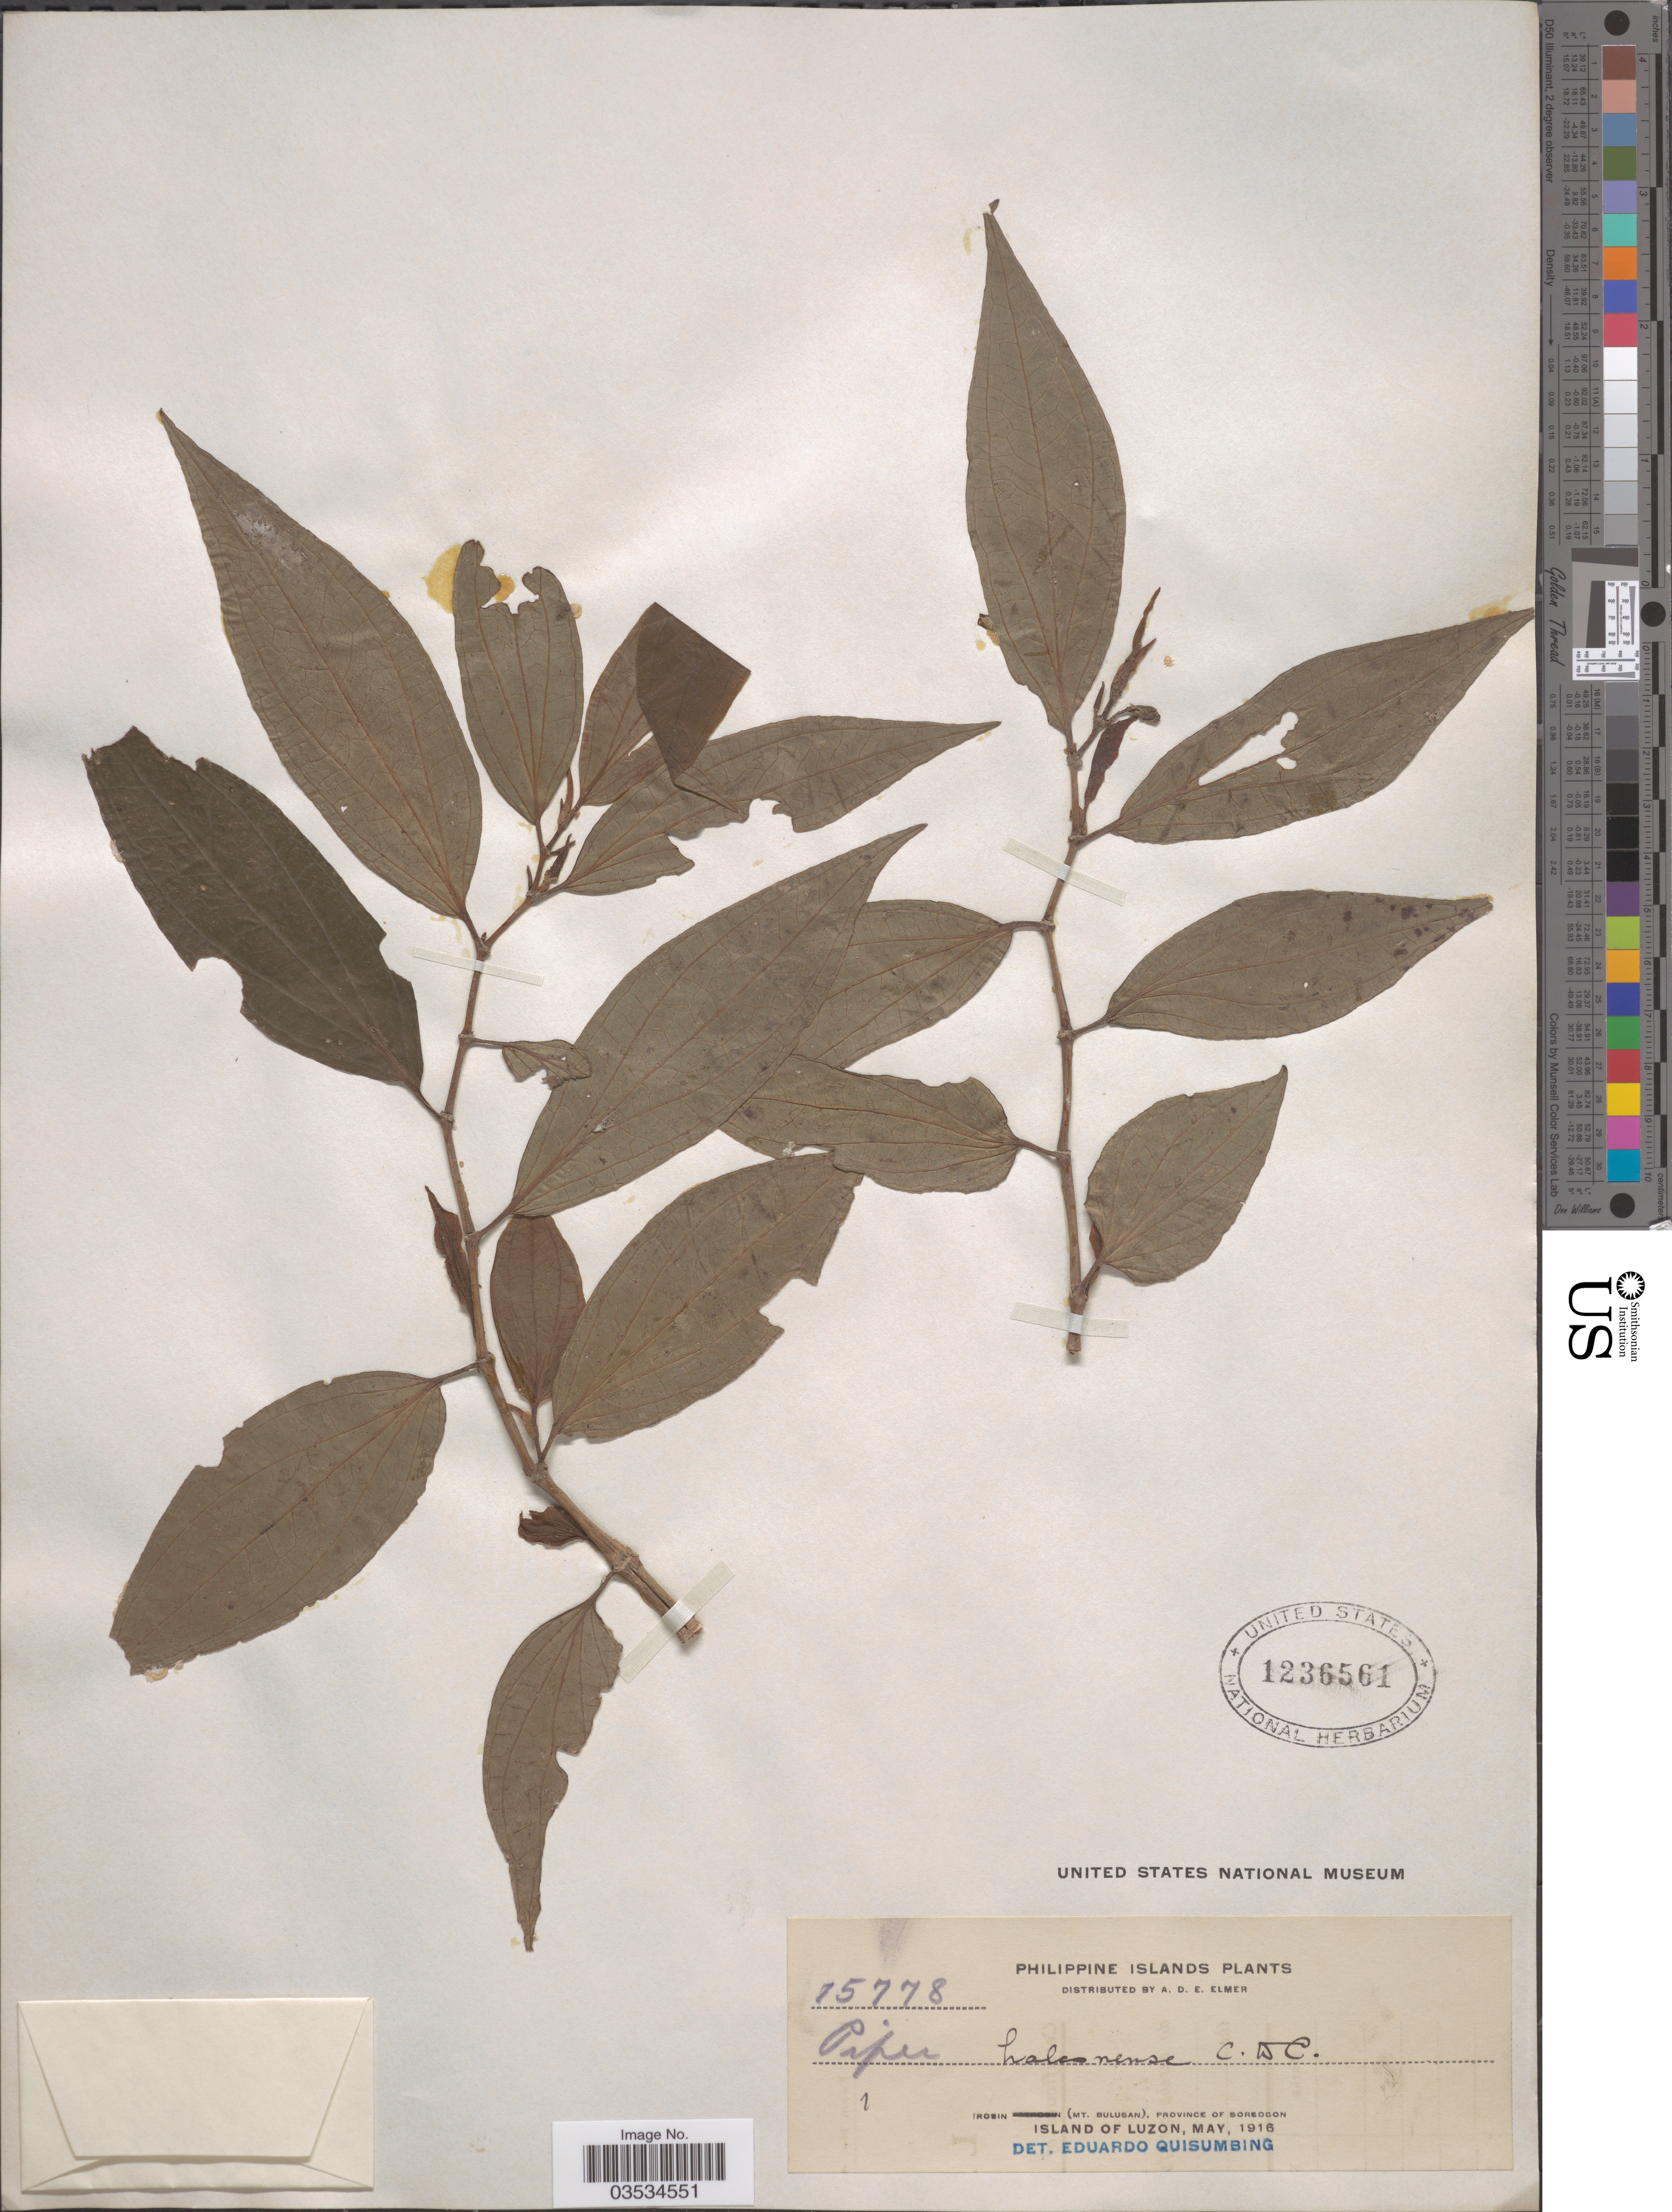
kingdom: Plantae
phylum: Tracheophyta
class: Magnoliopsida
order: Piperales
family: Piperaceae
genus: Piper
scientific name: Piper halconense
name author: C. DC.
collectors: A. D. E. Elmer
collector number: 15778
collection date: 1916-05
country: Philippines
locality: Philippine Islands. Irosin (Mt. Bulusan), Province of Sorsogon. Island of Luzon.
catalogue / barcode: US 1236561